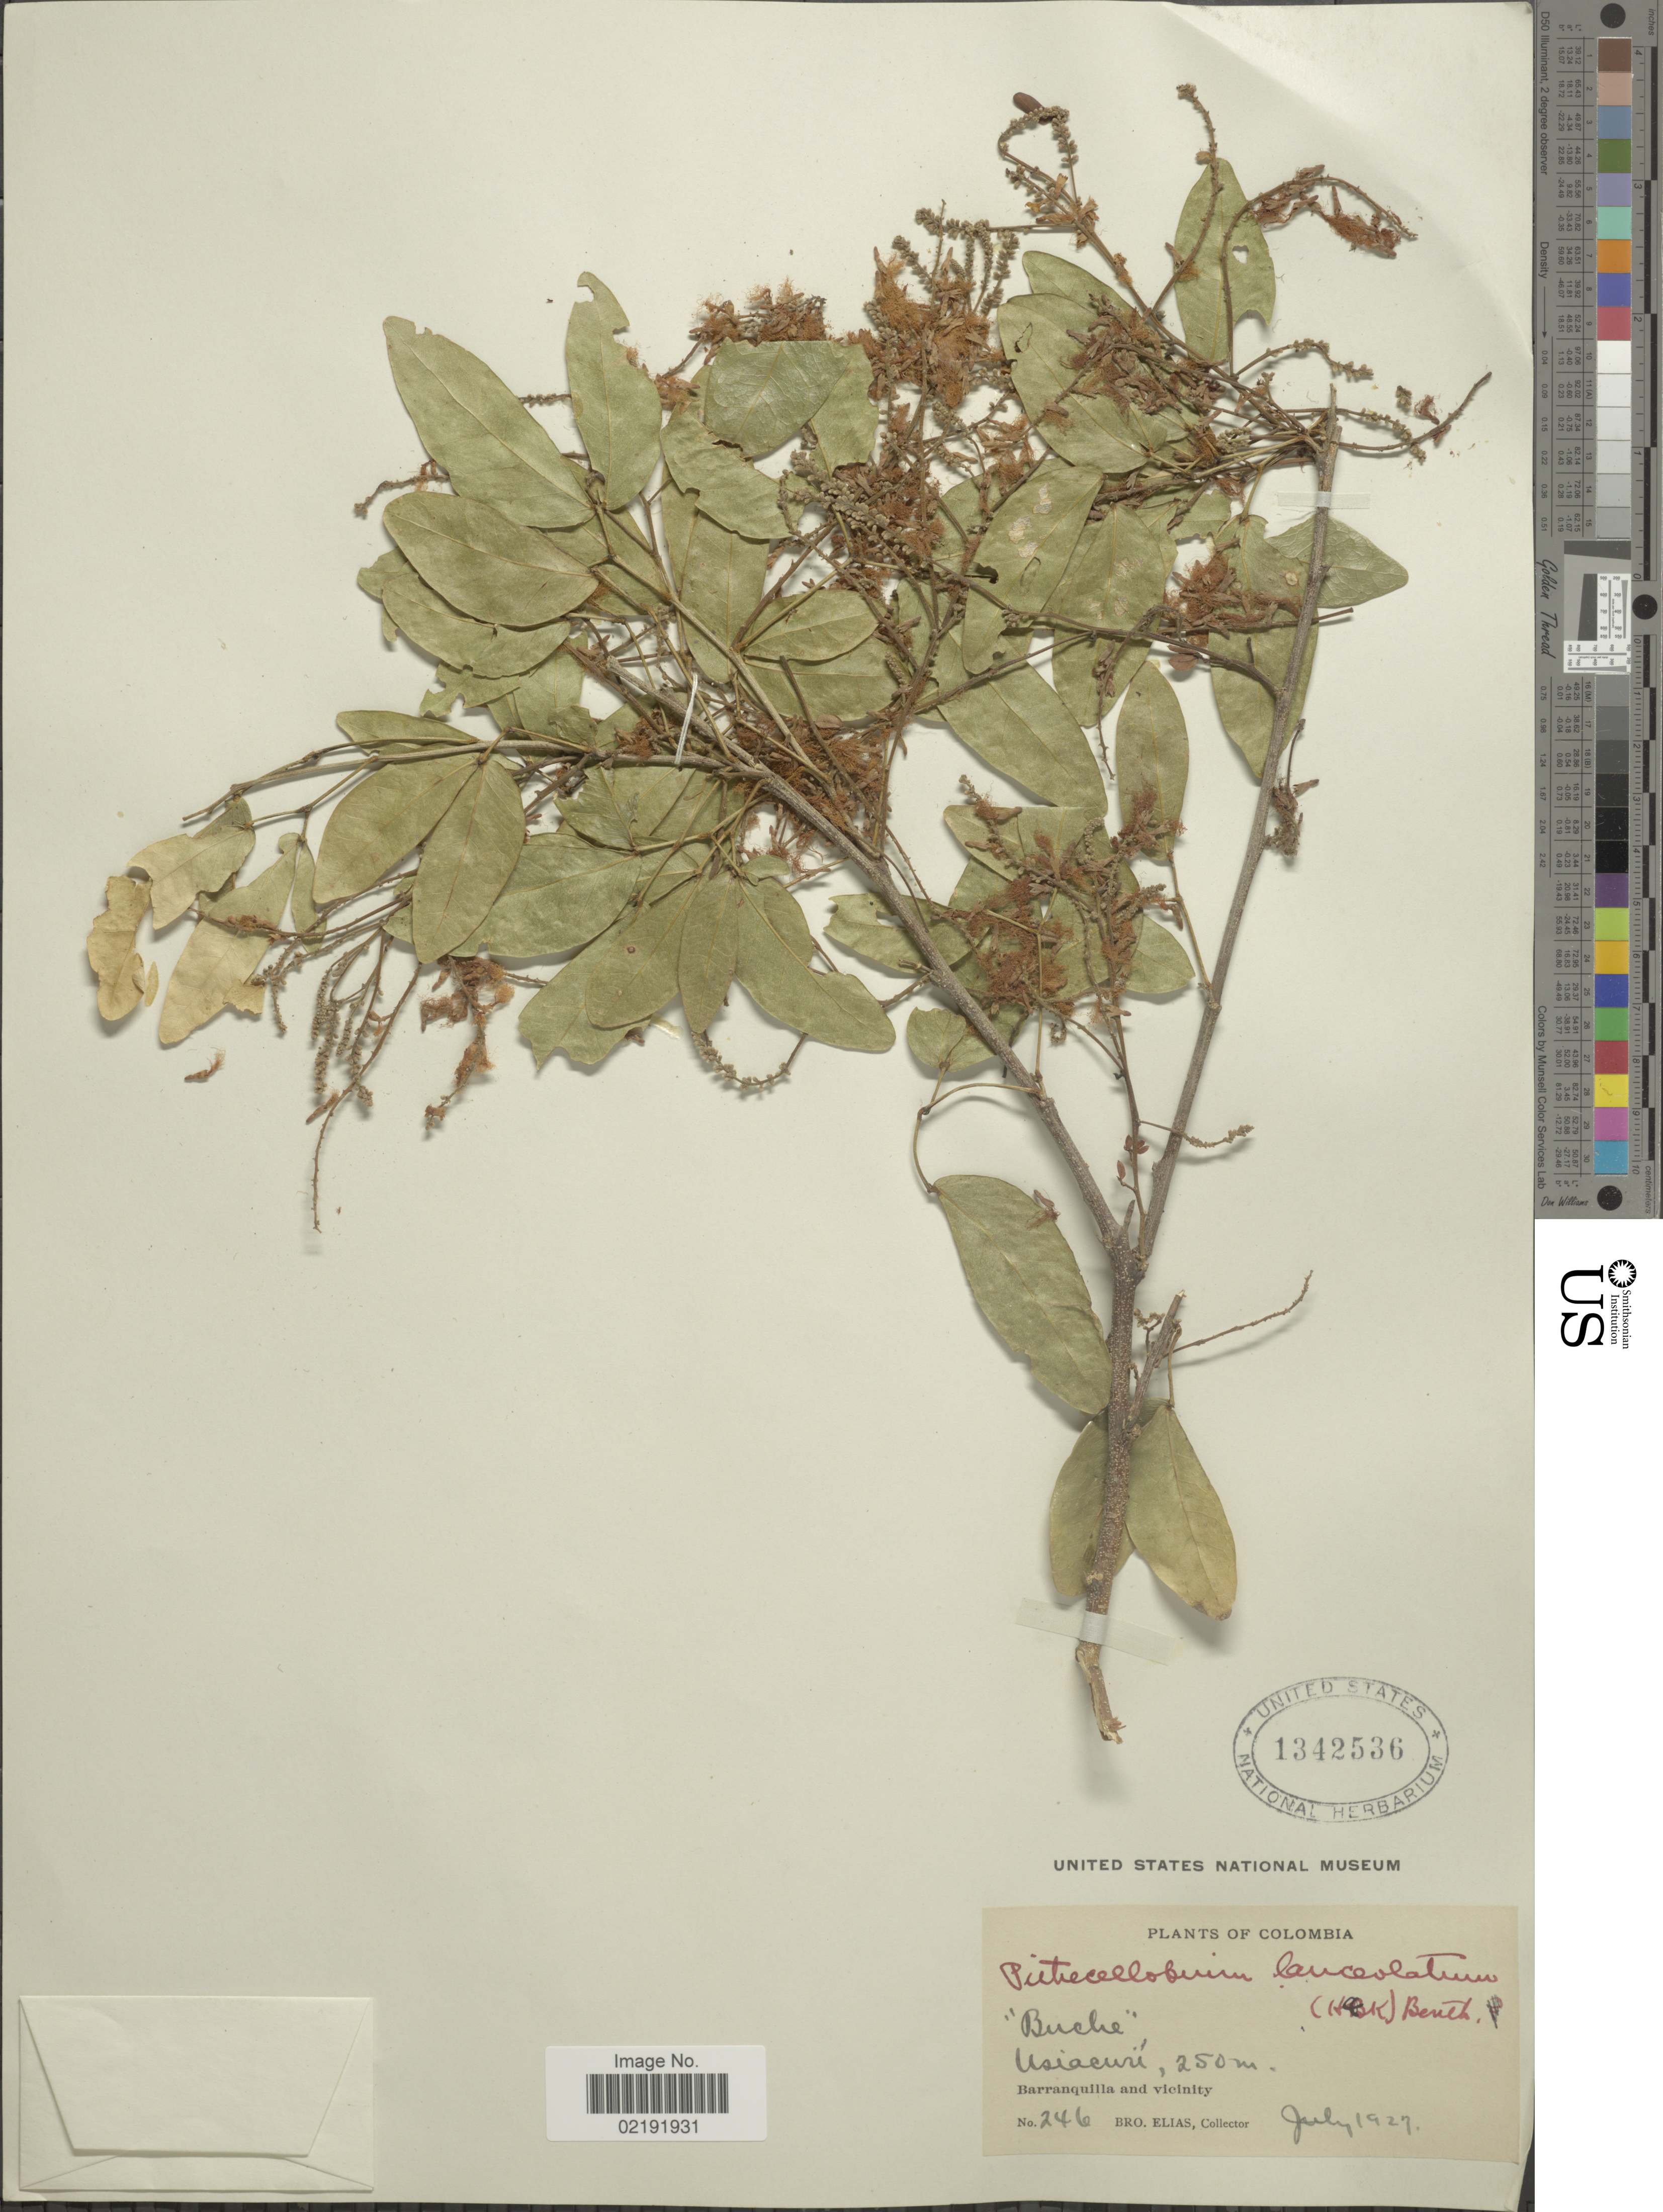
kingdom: Plantae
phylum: Tracheophyta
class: Magnoliopsida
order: Fabales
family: Fabaceae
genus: Pithecellobium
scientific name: Pithecellobium lanceolatum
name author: (Humb. & Bonpl. ex Willd.) Benth.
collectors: Bro. Elias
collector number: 246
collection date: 1927-07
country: Colombia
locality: Usiacurí. Barranquilla and vicinity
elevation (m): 250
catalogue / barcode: US 1342536